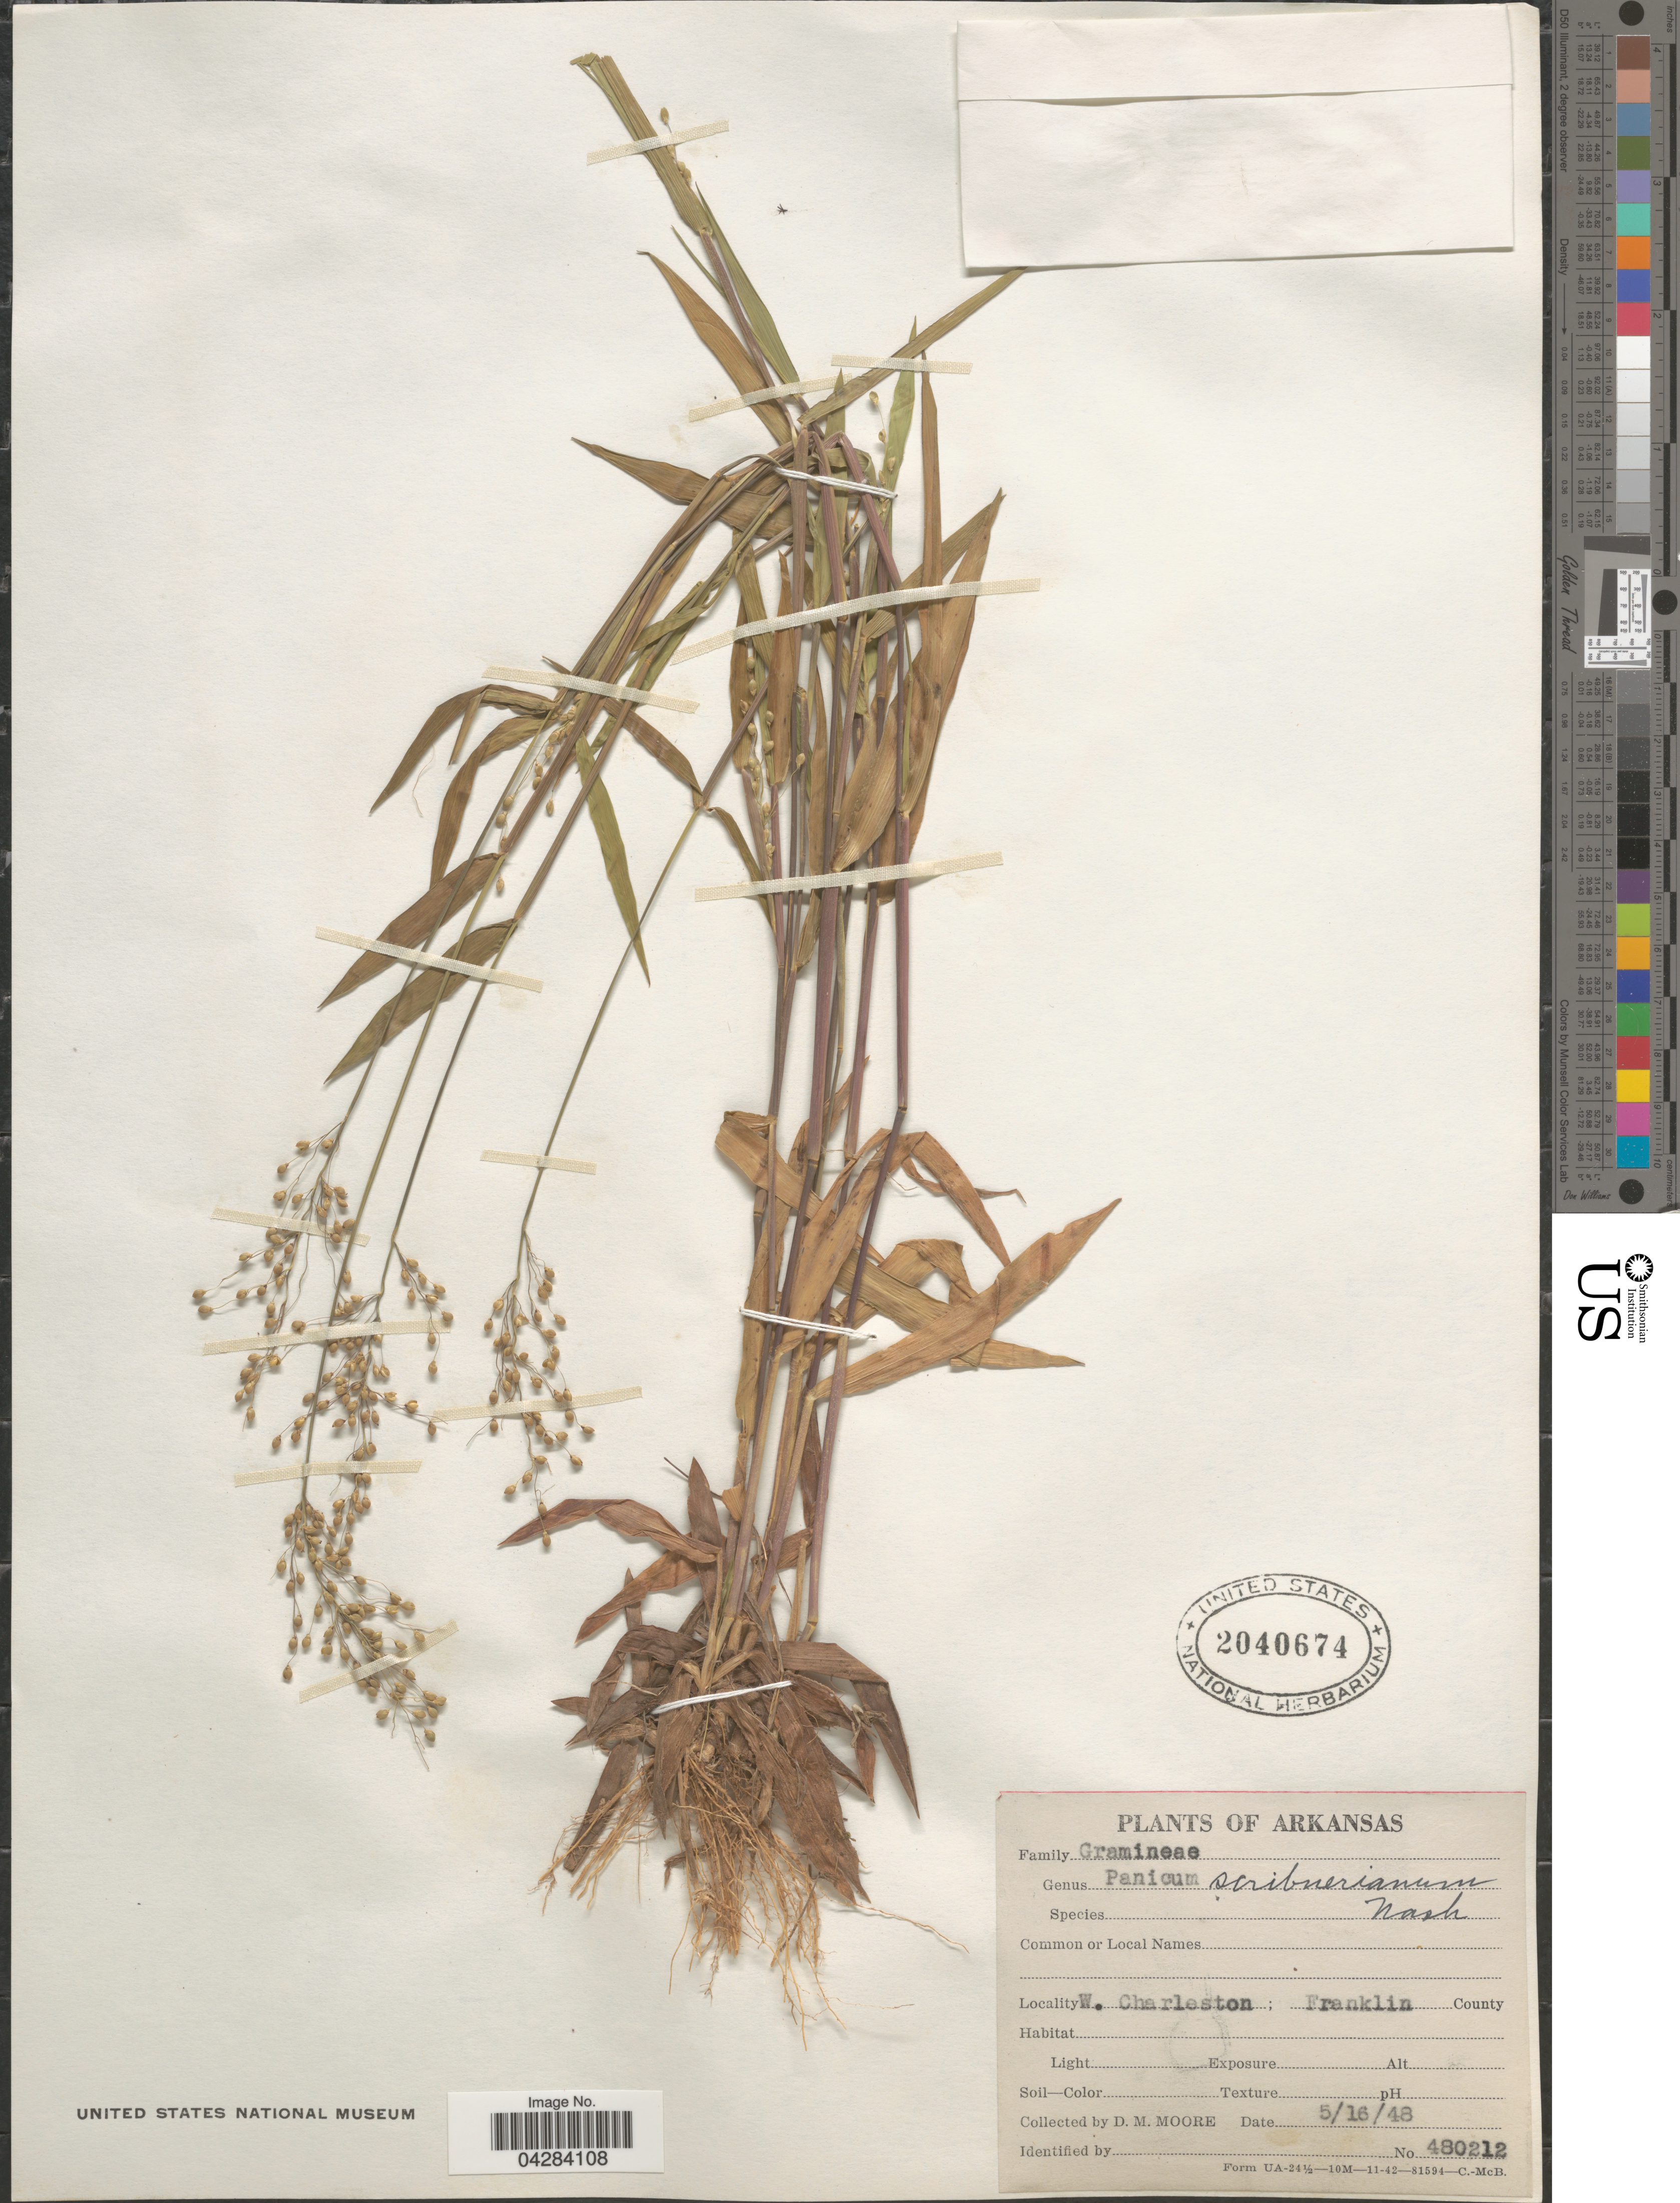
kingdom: Plantae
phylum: Tracheophyta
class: Liliopsida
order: Poales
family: Poaceae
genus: Dichanthelium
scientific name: Dichanthelium oligosanthes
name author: (Schult.) Gould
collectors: D. Moore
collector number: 480212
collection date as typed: Transcribed d/m/y: 16/5/48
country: United States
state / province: Arkansas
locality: W. Charleston; Franklin County.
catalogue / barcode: US 2040674